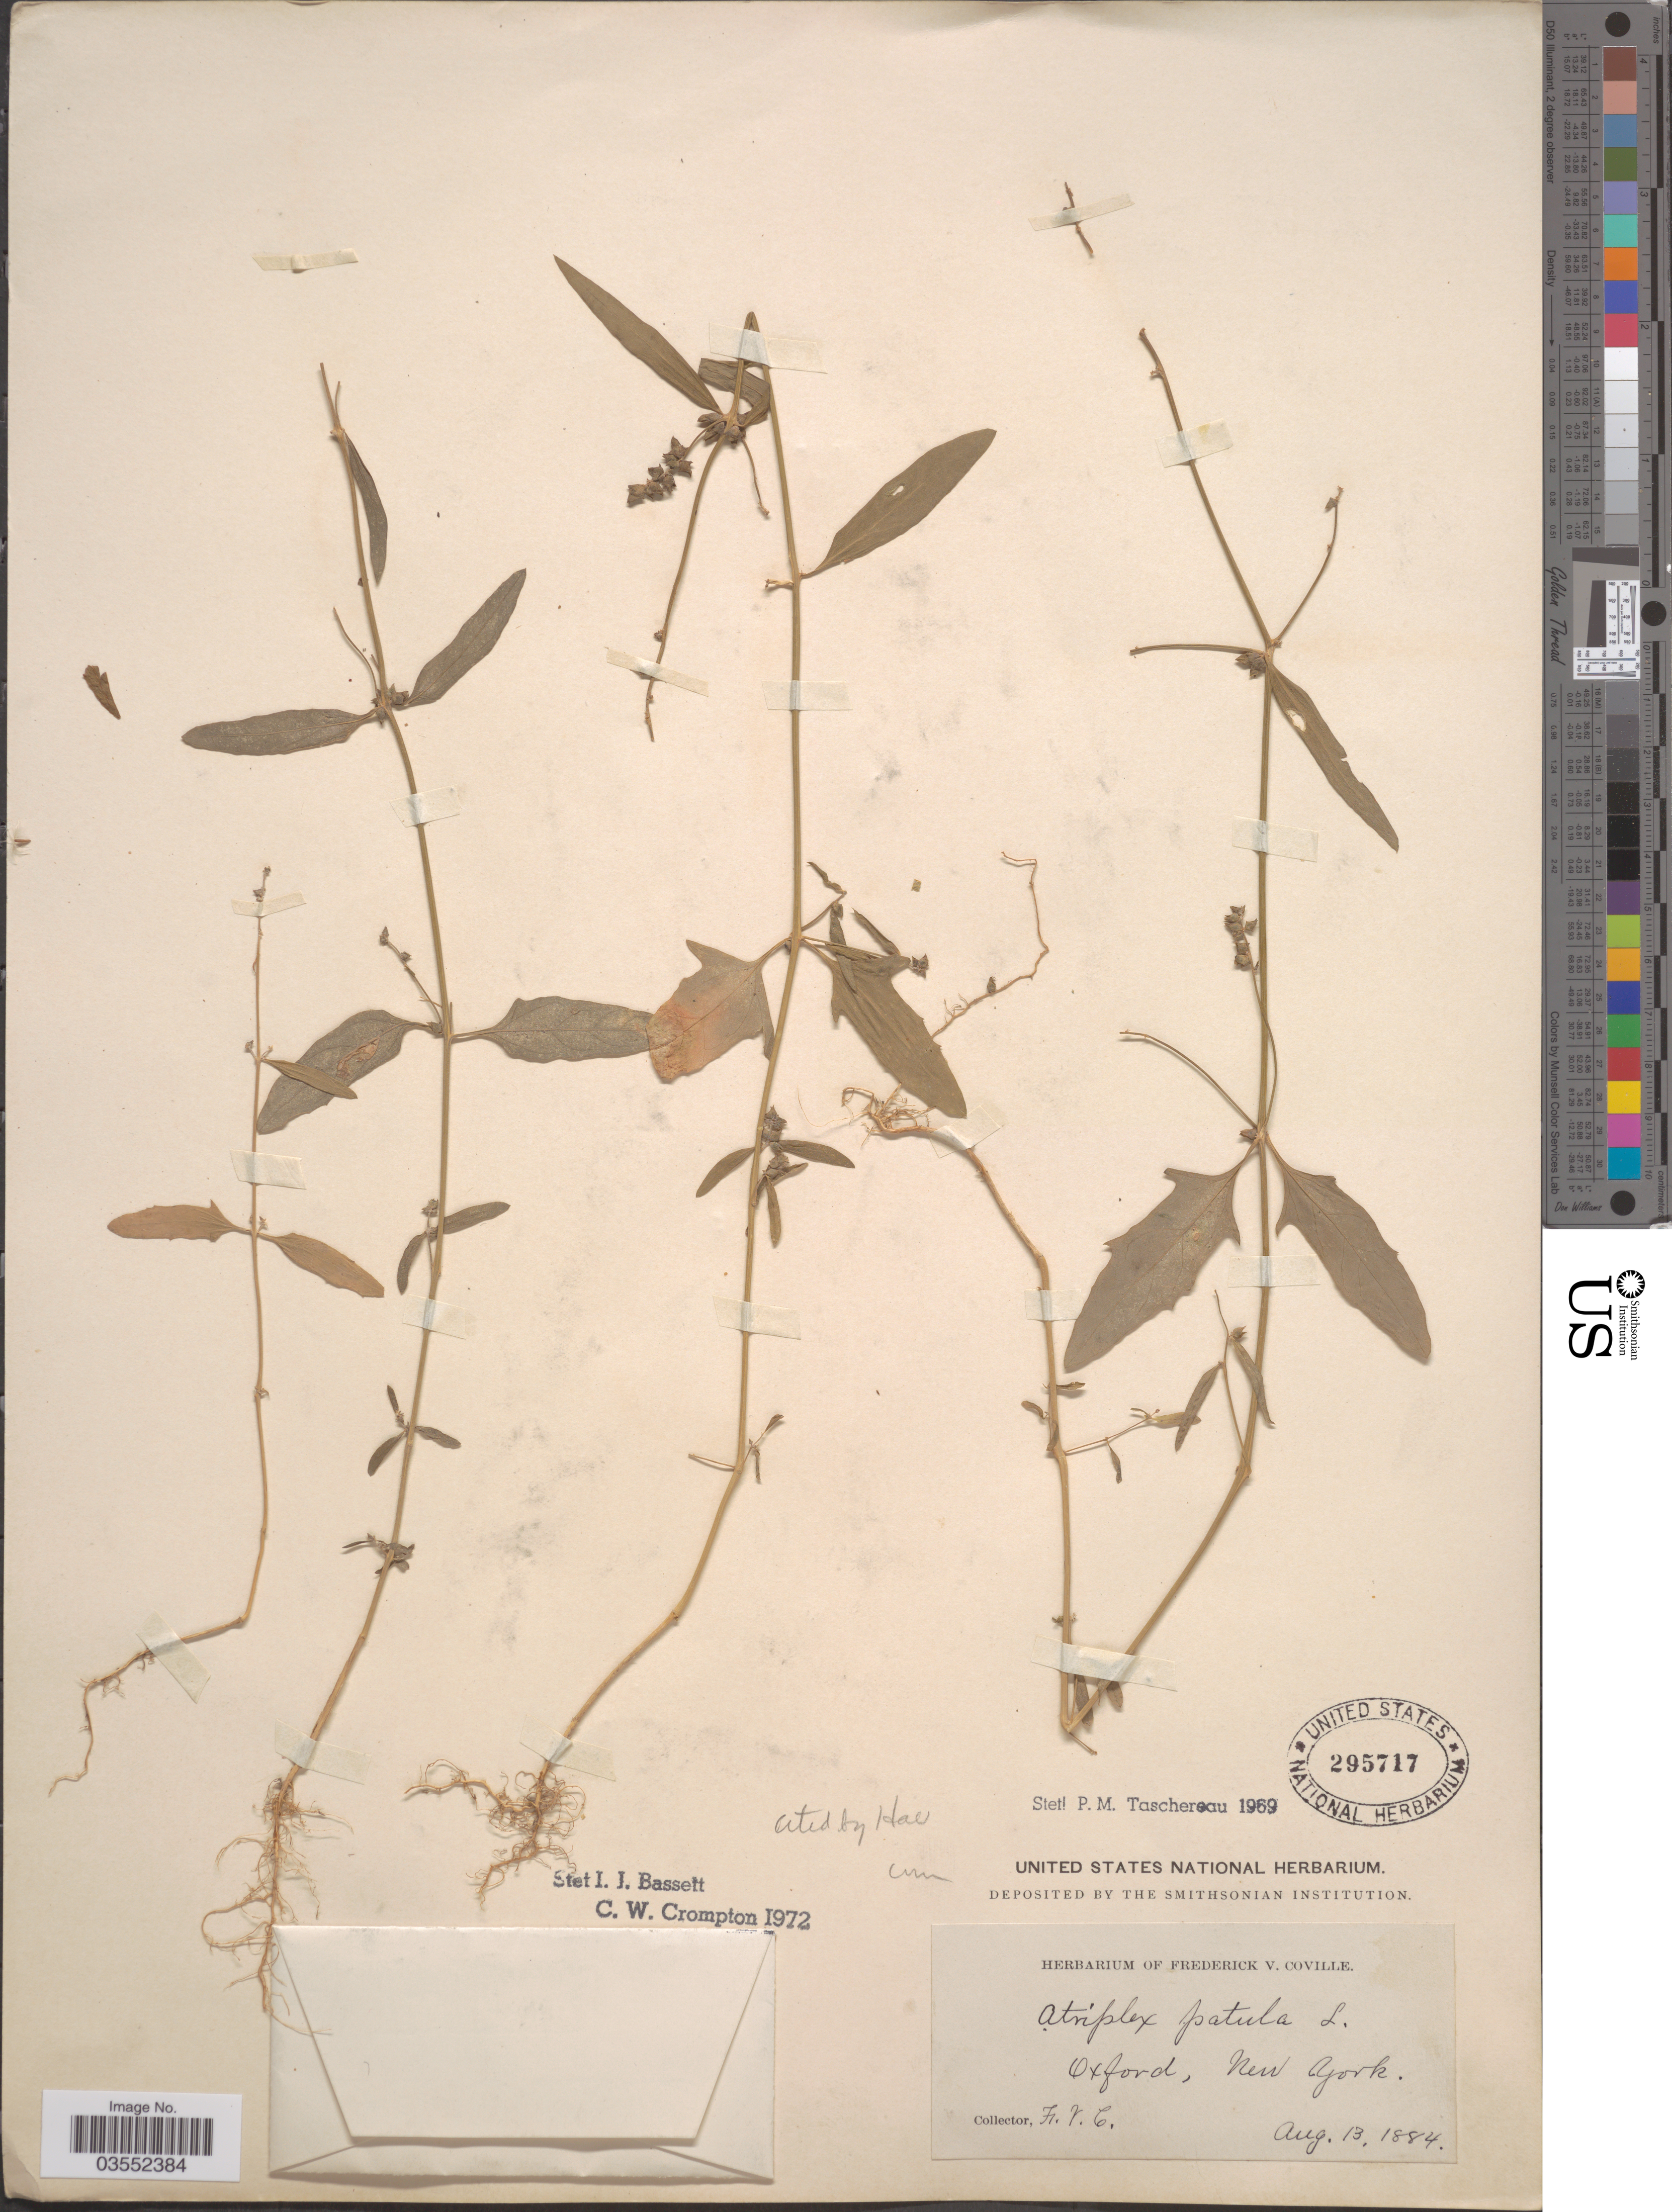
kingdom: Plantae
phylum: Tracheophyta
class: Magnoliopsida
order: Caryophyllales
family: Amaranthaceae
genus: Atriplex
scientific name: Atriplex patula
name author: L.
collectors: F. V. Coville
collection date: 1884-08-13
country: United States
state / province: New York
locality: Oxford.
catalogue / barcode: US 295717